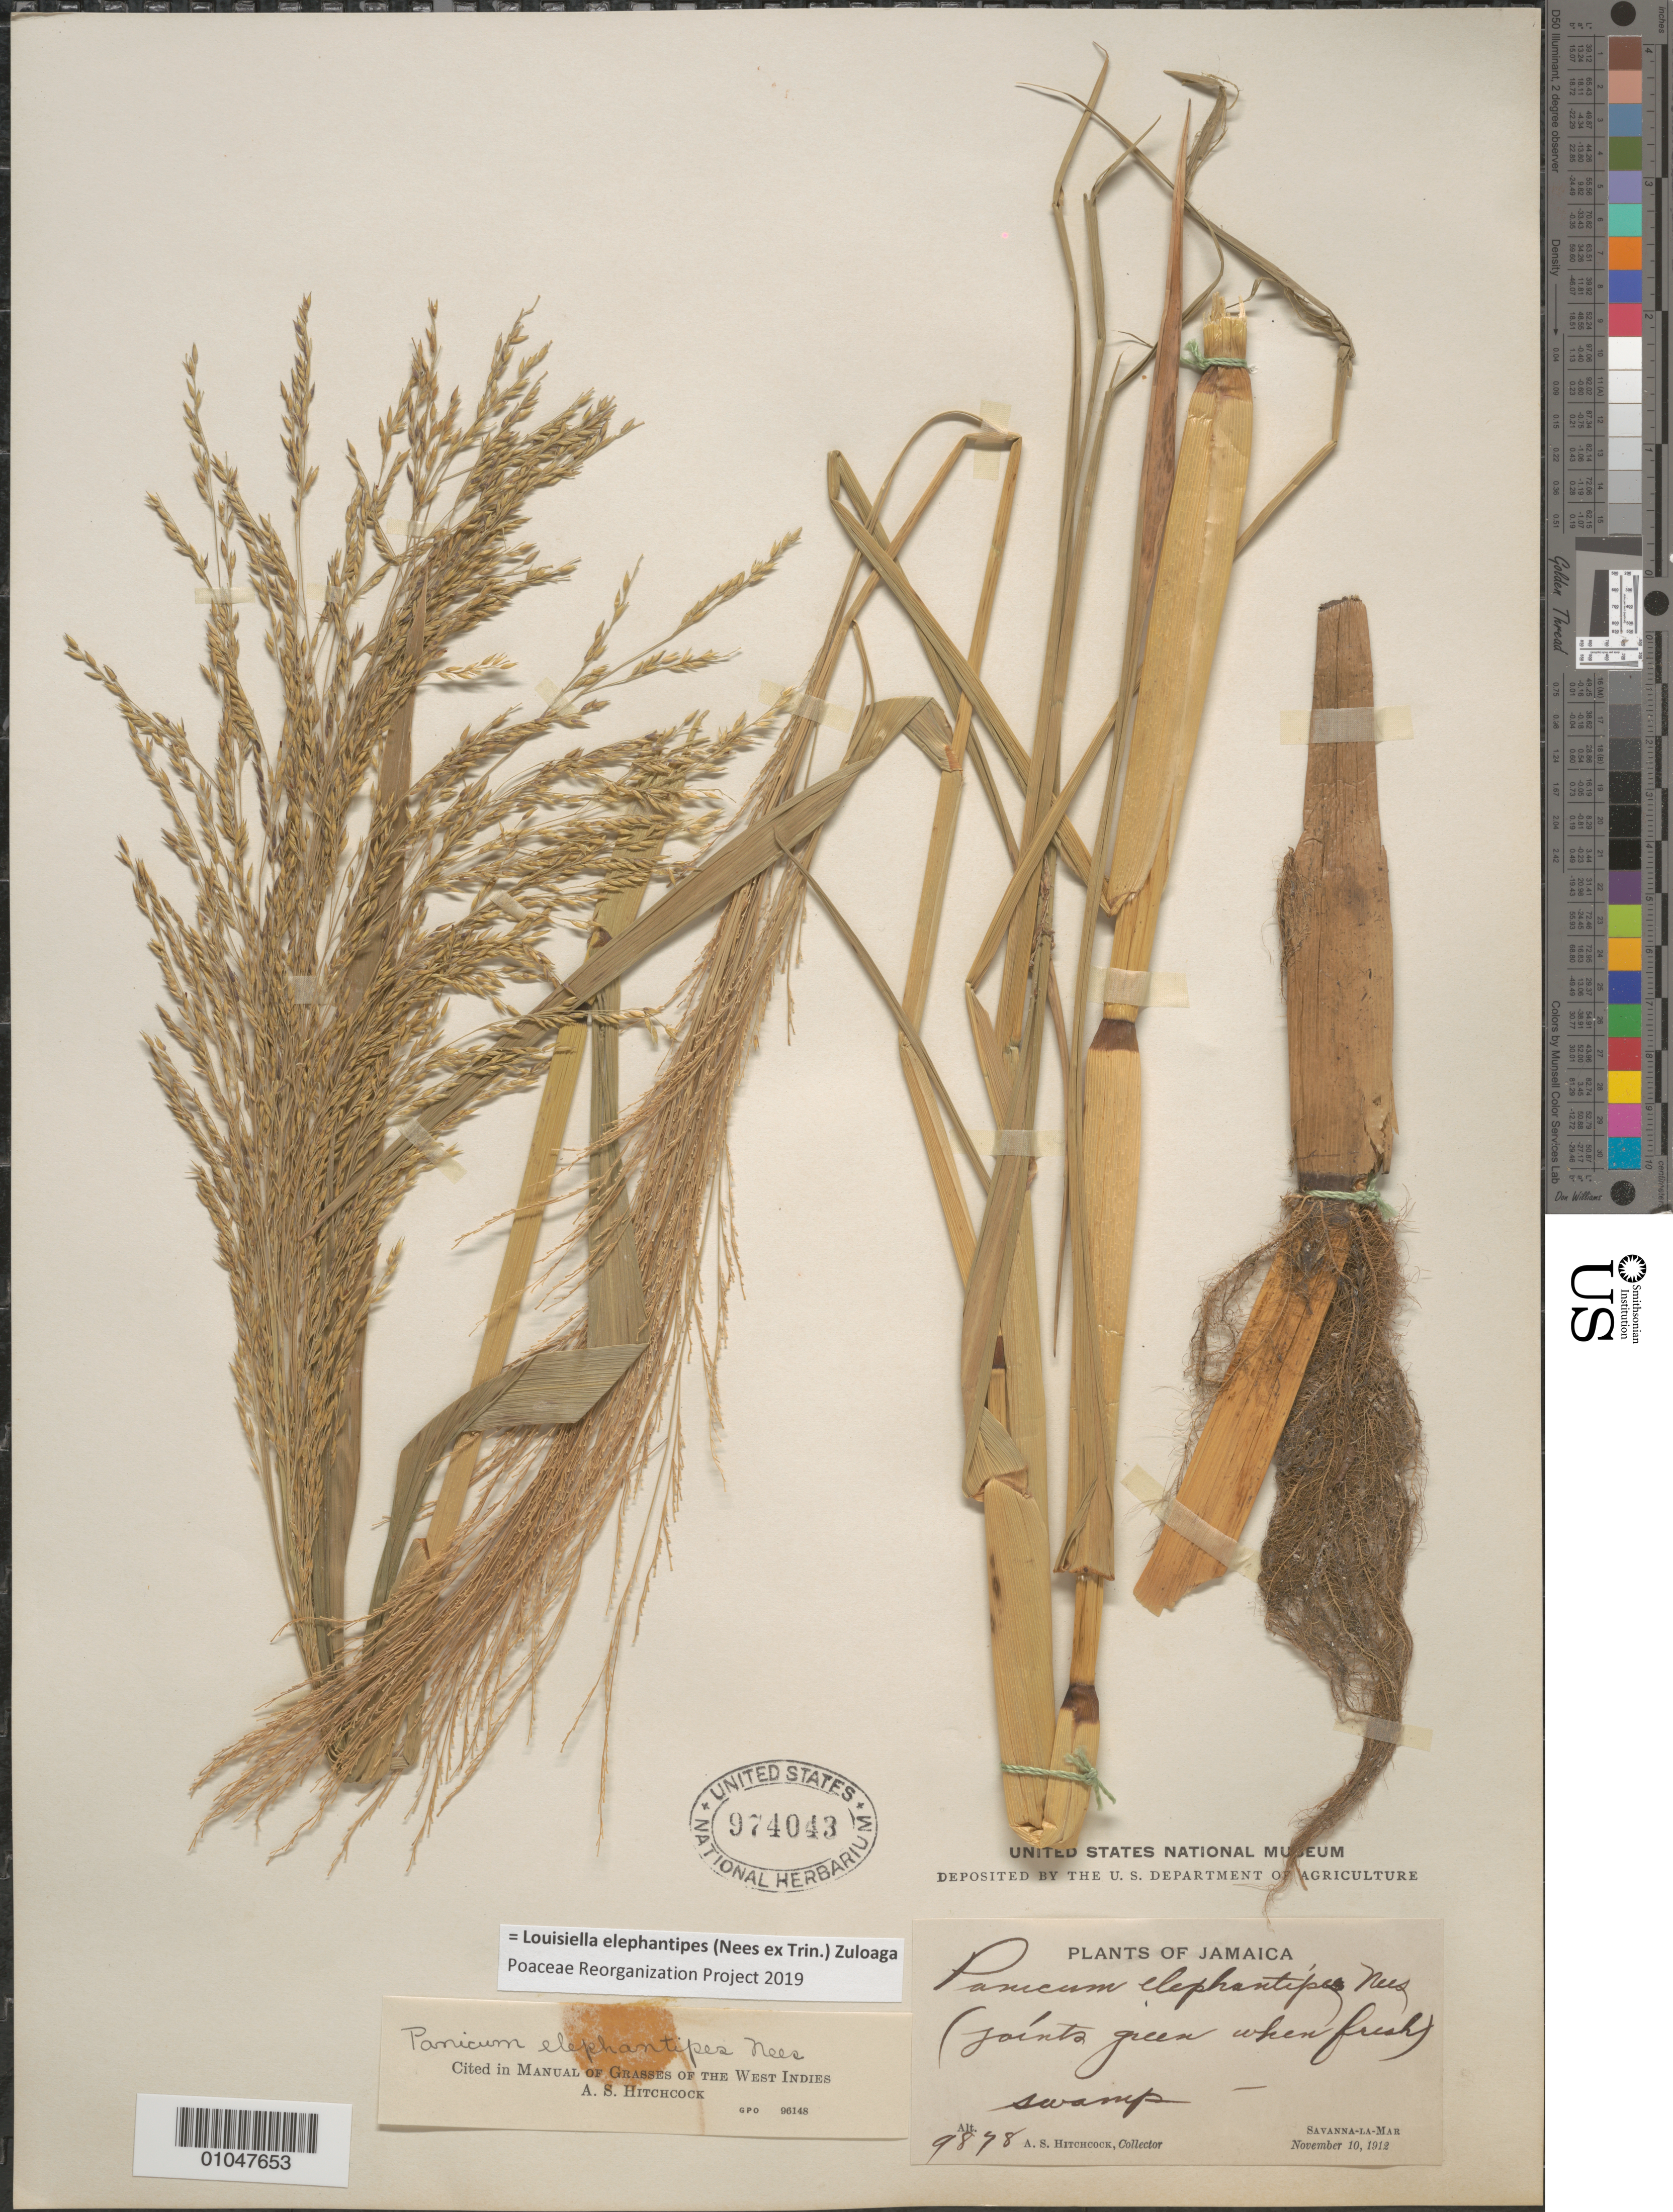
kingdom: Plantae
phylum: Tracheophyta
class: Liliopsida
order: Poales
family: Poaceae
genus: Louisiella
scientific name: Louisiella elephantipes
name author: (Nees ex Trin.) Zuloaga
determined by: Poaceae Reorganization Project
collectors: A. S. Hitchcock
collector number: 9878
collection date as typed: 10 Nov 1912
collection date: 1912-11-10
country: Jamaica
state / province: Westmoreland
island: Jamaica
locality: Savanna-La-Mar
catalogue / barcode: US 974043